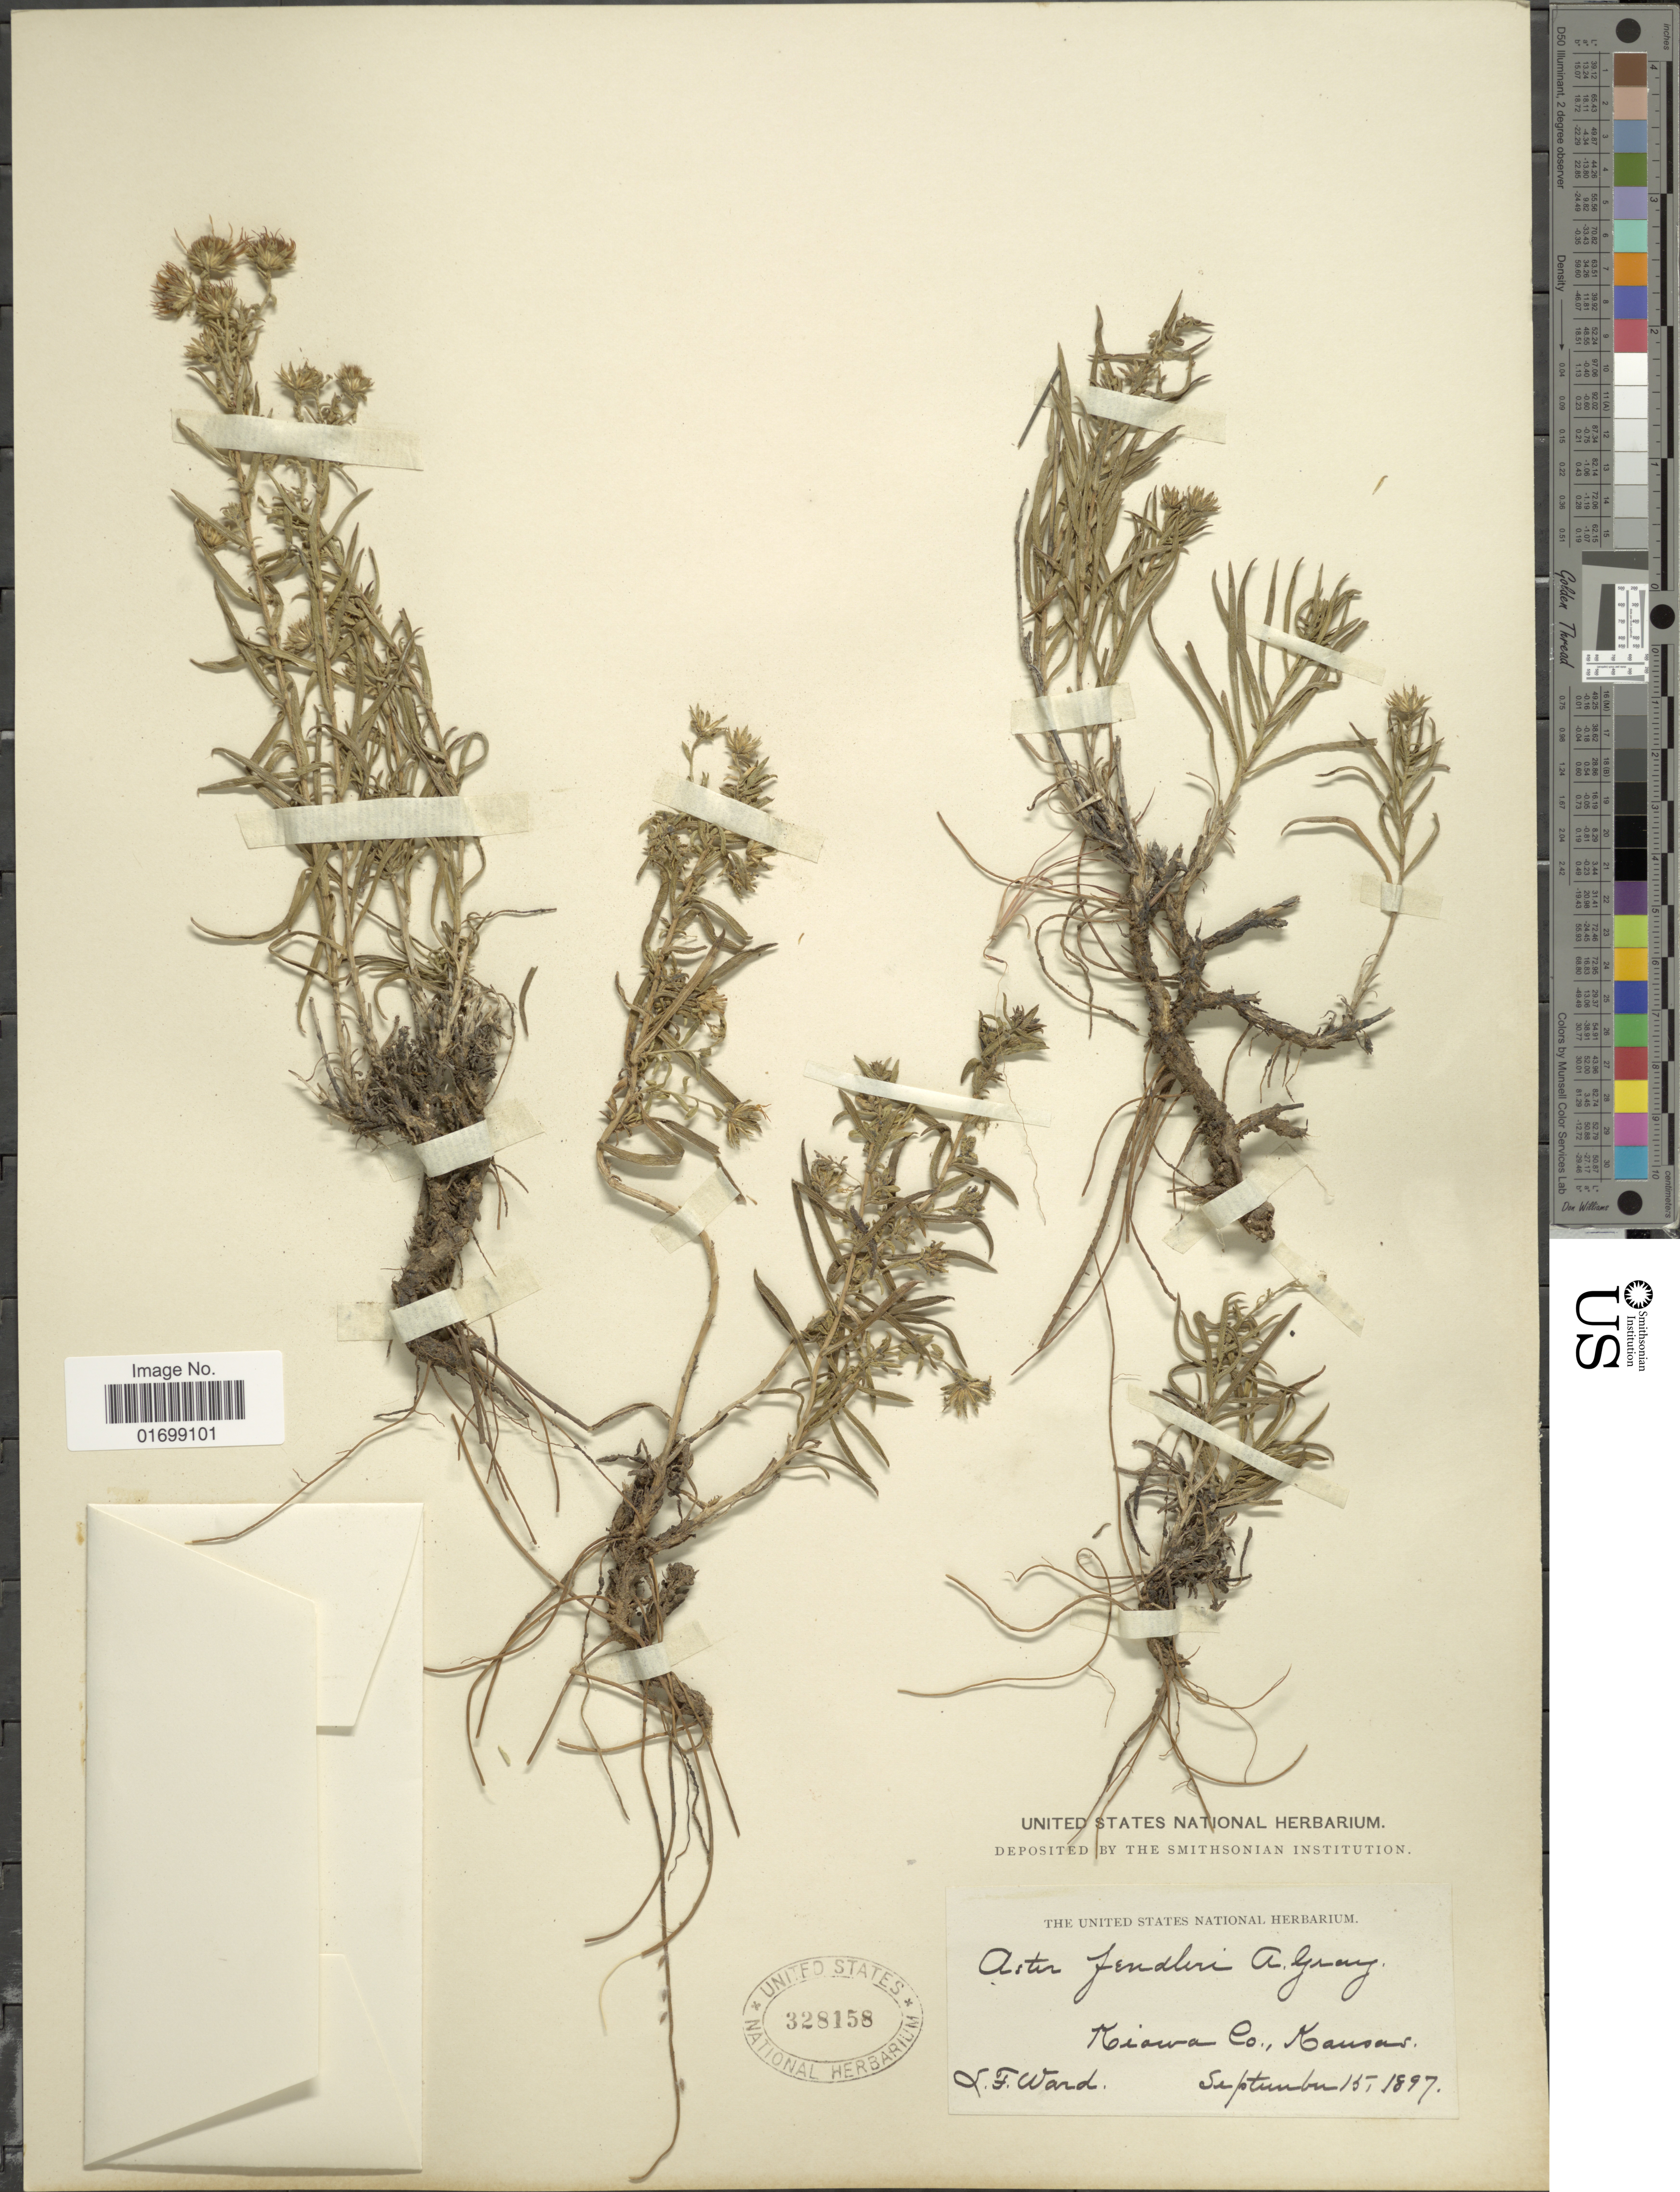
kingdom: Plantae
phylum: Tracheophyta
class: Magnoliopsida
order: Asterales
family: Asteraceae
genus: Symphyotrichum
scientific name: Symphyotrichum fendleri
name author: (A. Gray) G.L. Nesom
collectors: L. Ward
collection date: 1897-09-15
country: United States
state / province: Kansas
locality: Kiowa Co.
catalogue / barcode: US 328158